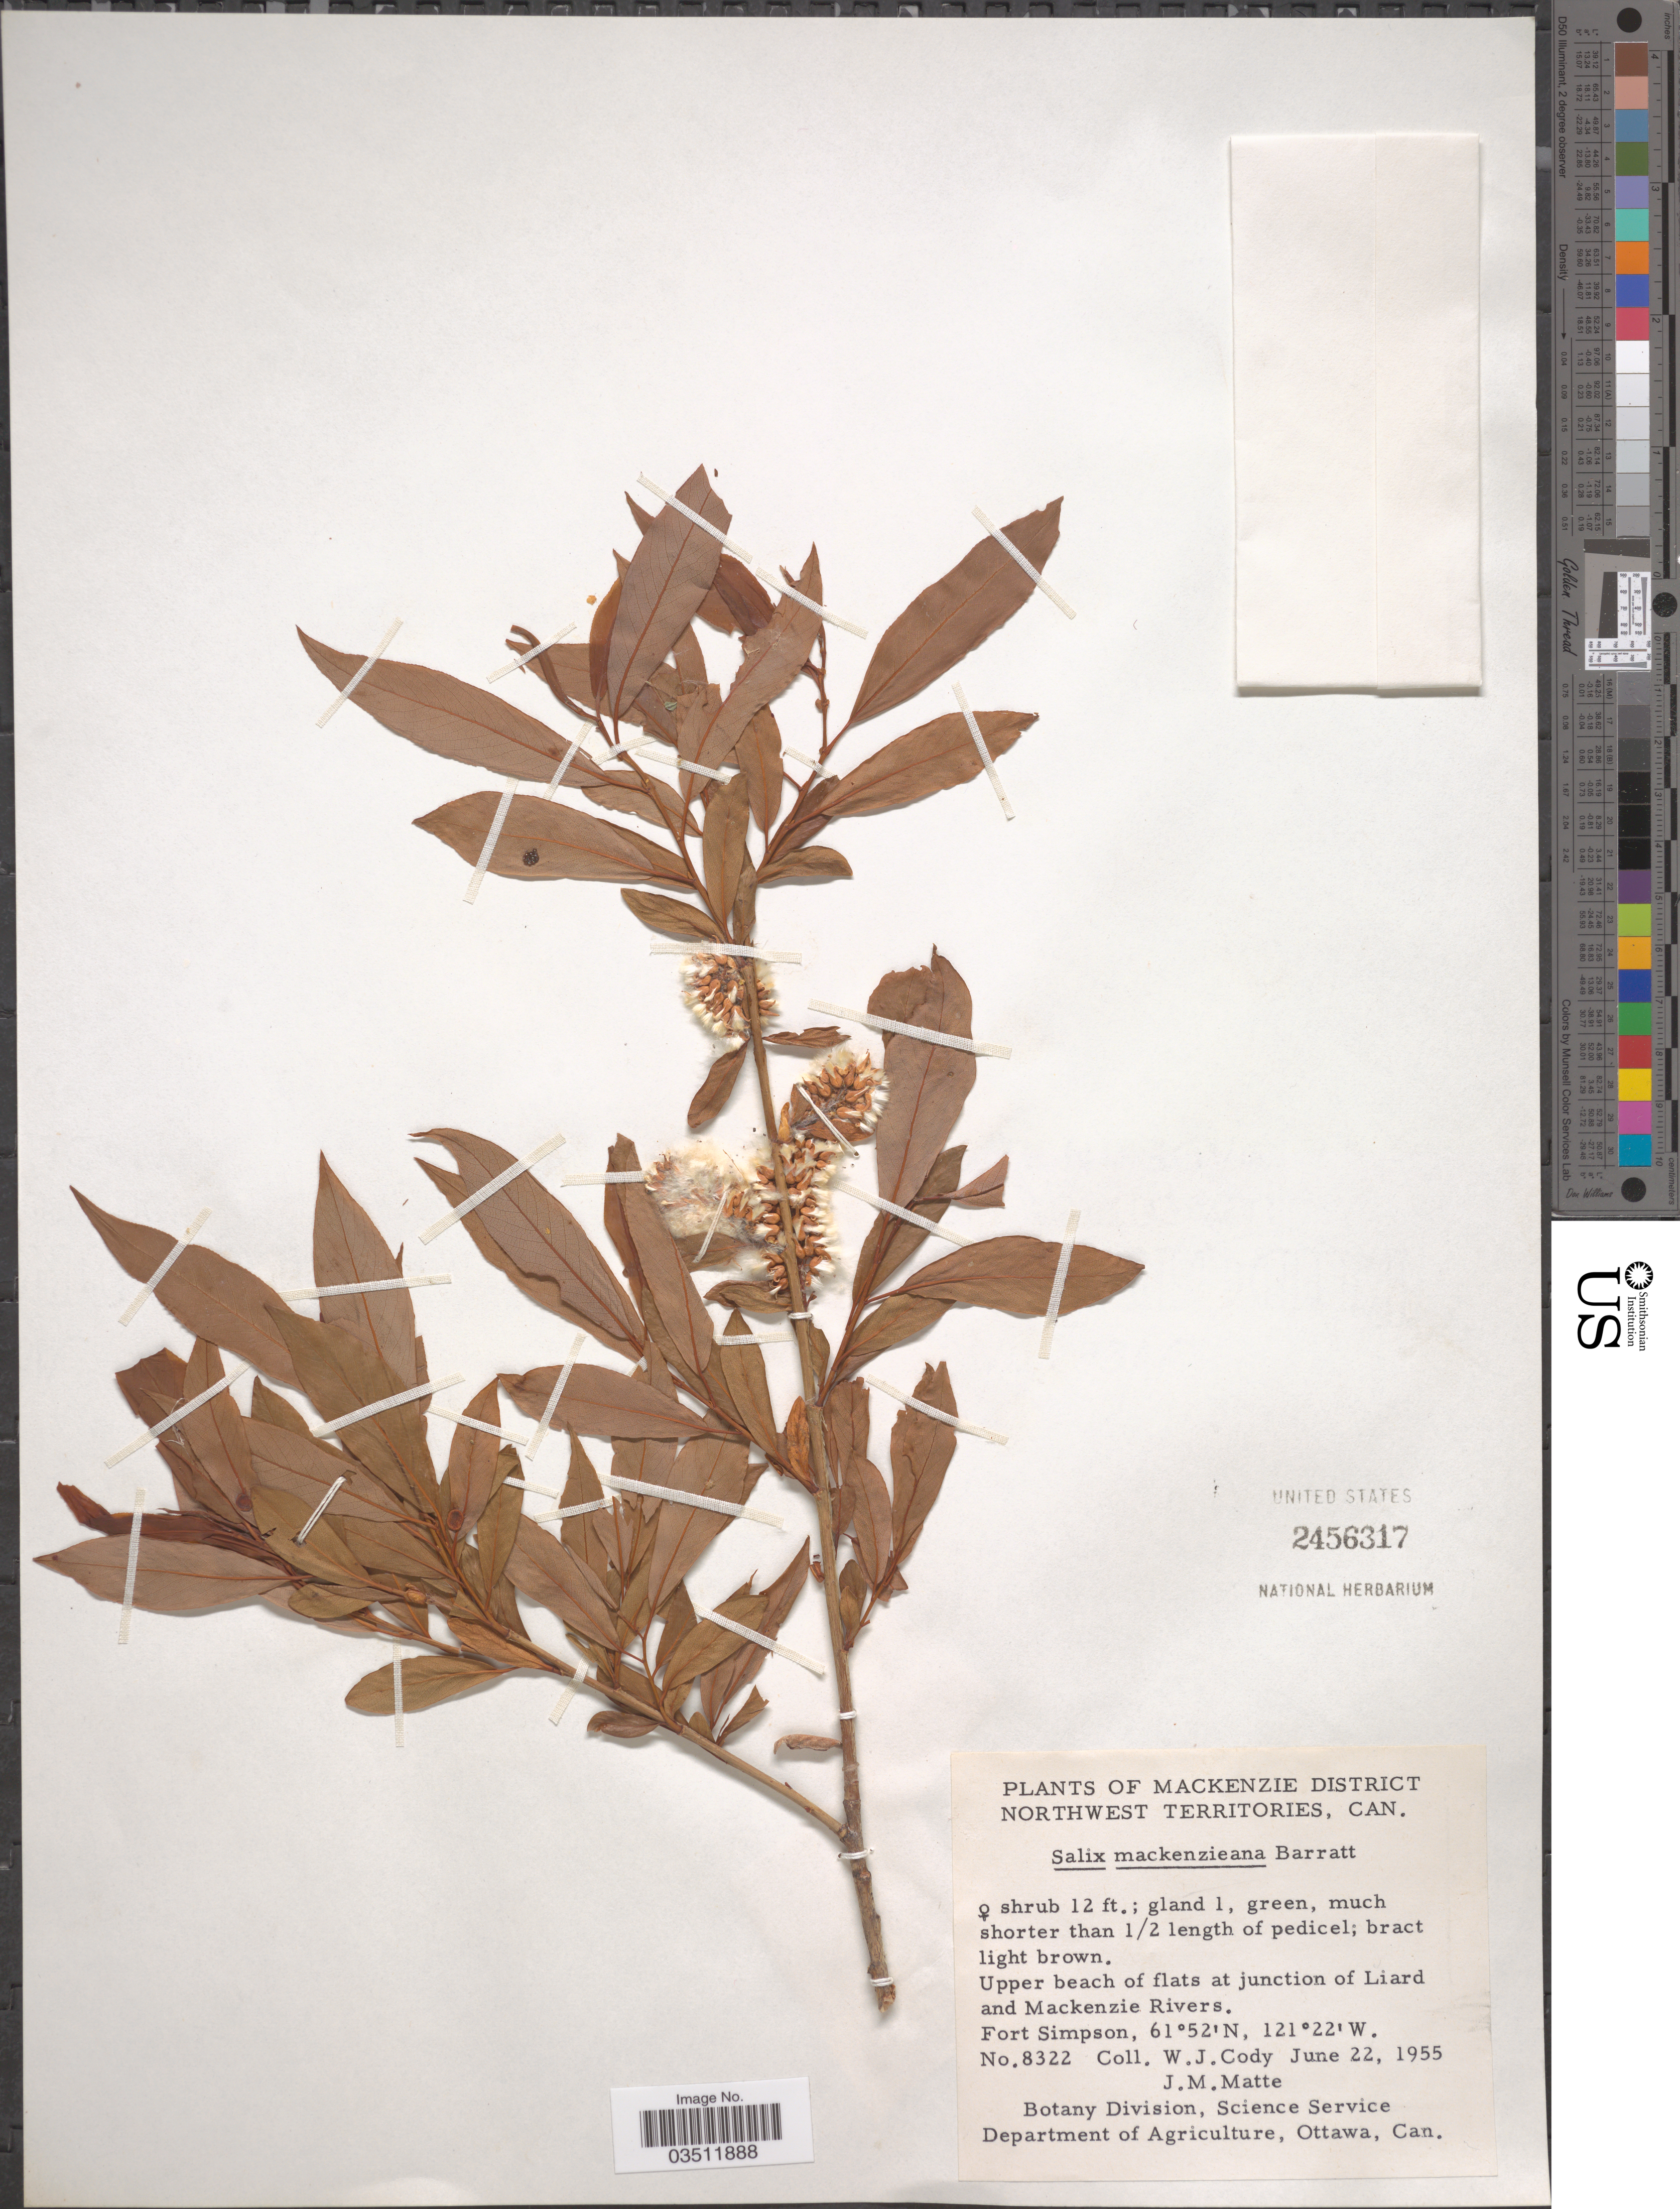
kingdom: Plantae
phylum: Tracheophyta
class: Magnoliopsida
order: Malpighiales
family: Salicaceae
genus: Salix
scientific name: Salix mackenziana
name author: (Hook.) Barratt ex Hook.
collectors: W. Cody & J. Matte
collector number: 8322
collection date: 1955-06-22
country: Canada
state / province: Northwest Territories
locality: Mackenzie District. Upper beach of flats at junction of Liard and Mackenzie Rivers. Fort Simpson.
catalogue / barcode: US 2456317